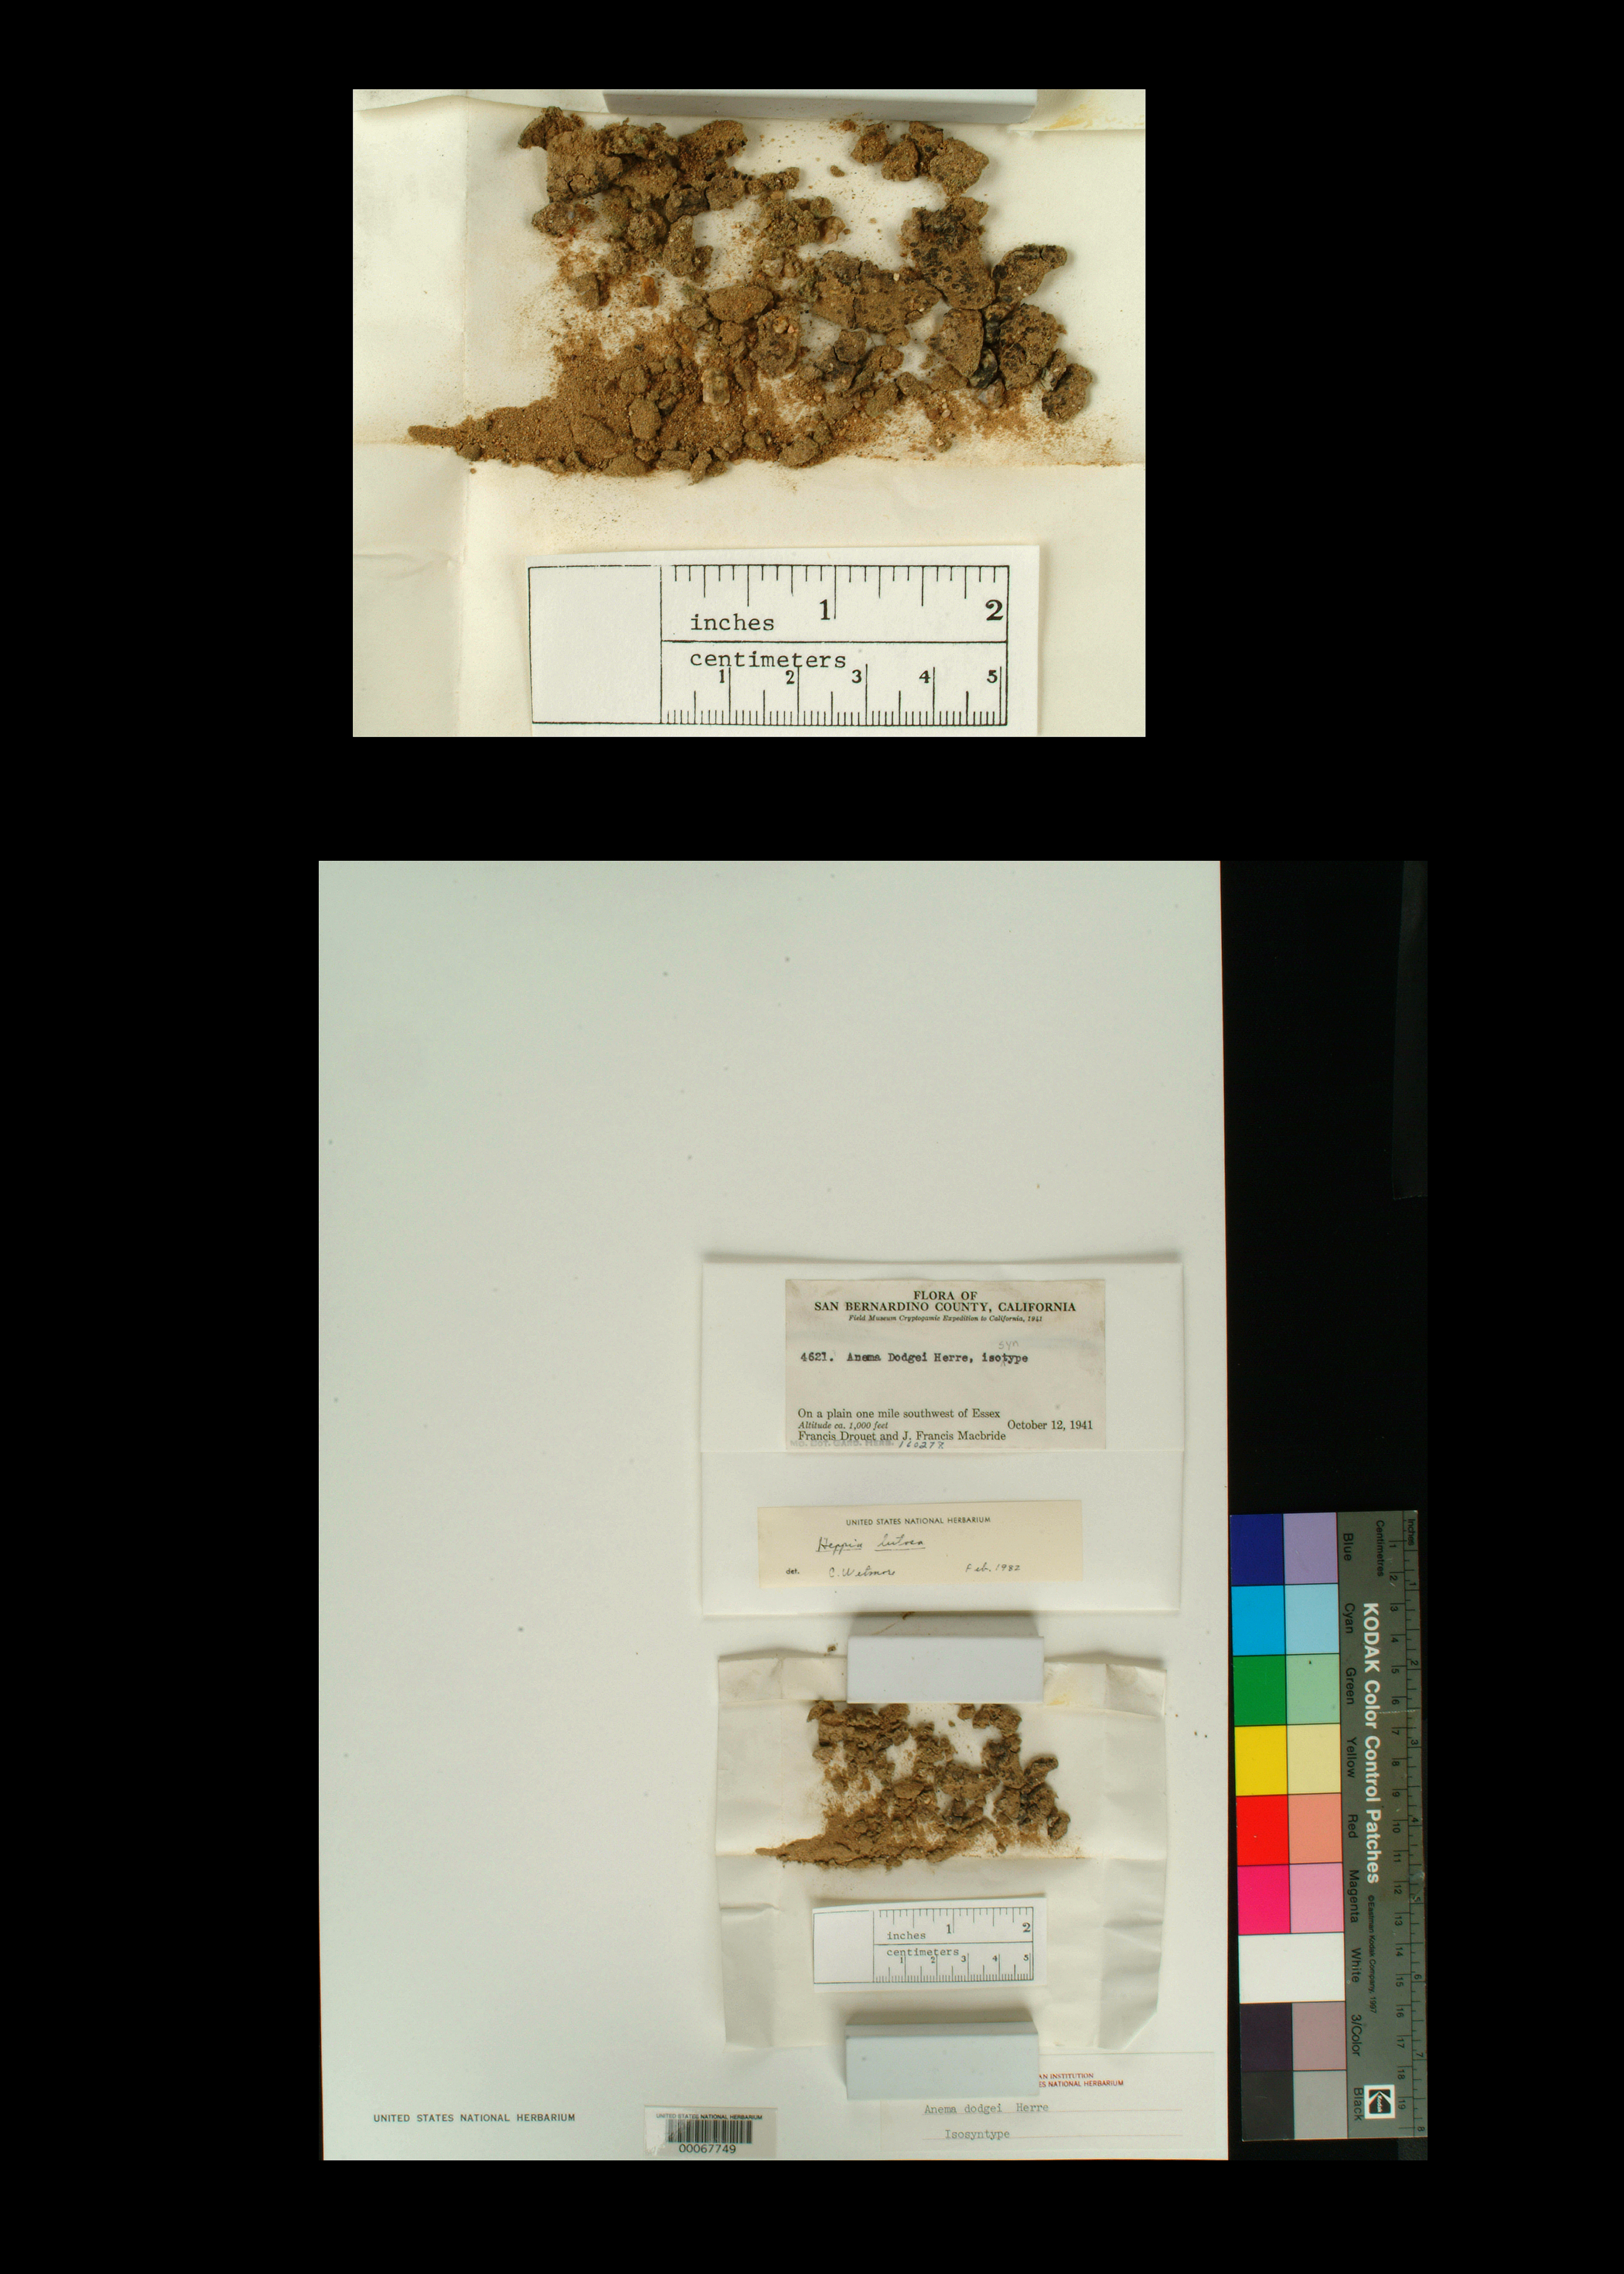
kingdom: Fungi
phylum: Ascomycota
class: Lichinomycetes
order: Lichinales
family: Lichinaceae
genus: Anema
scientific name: Anema dodgei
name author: Herre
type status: Isosyntype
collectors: F. E. Drouet & J. F. Macbride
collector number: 4621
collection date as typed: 12 Oct 1941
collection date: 1941-10-12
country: United States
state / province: California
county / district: San Bernardino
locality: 1 mi SW of Essex.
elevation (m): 549